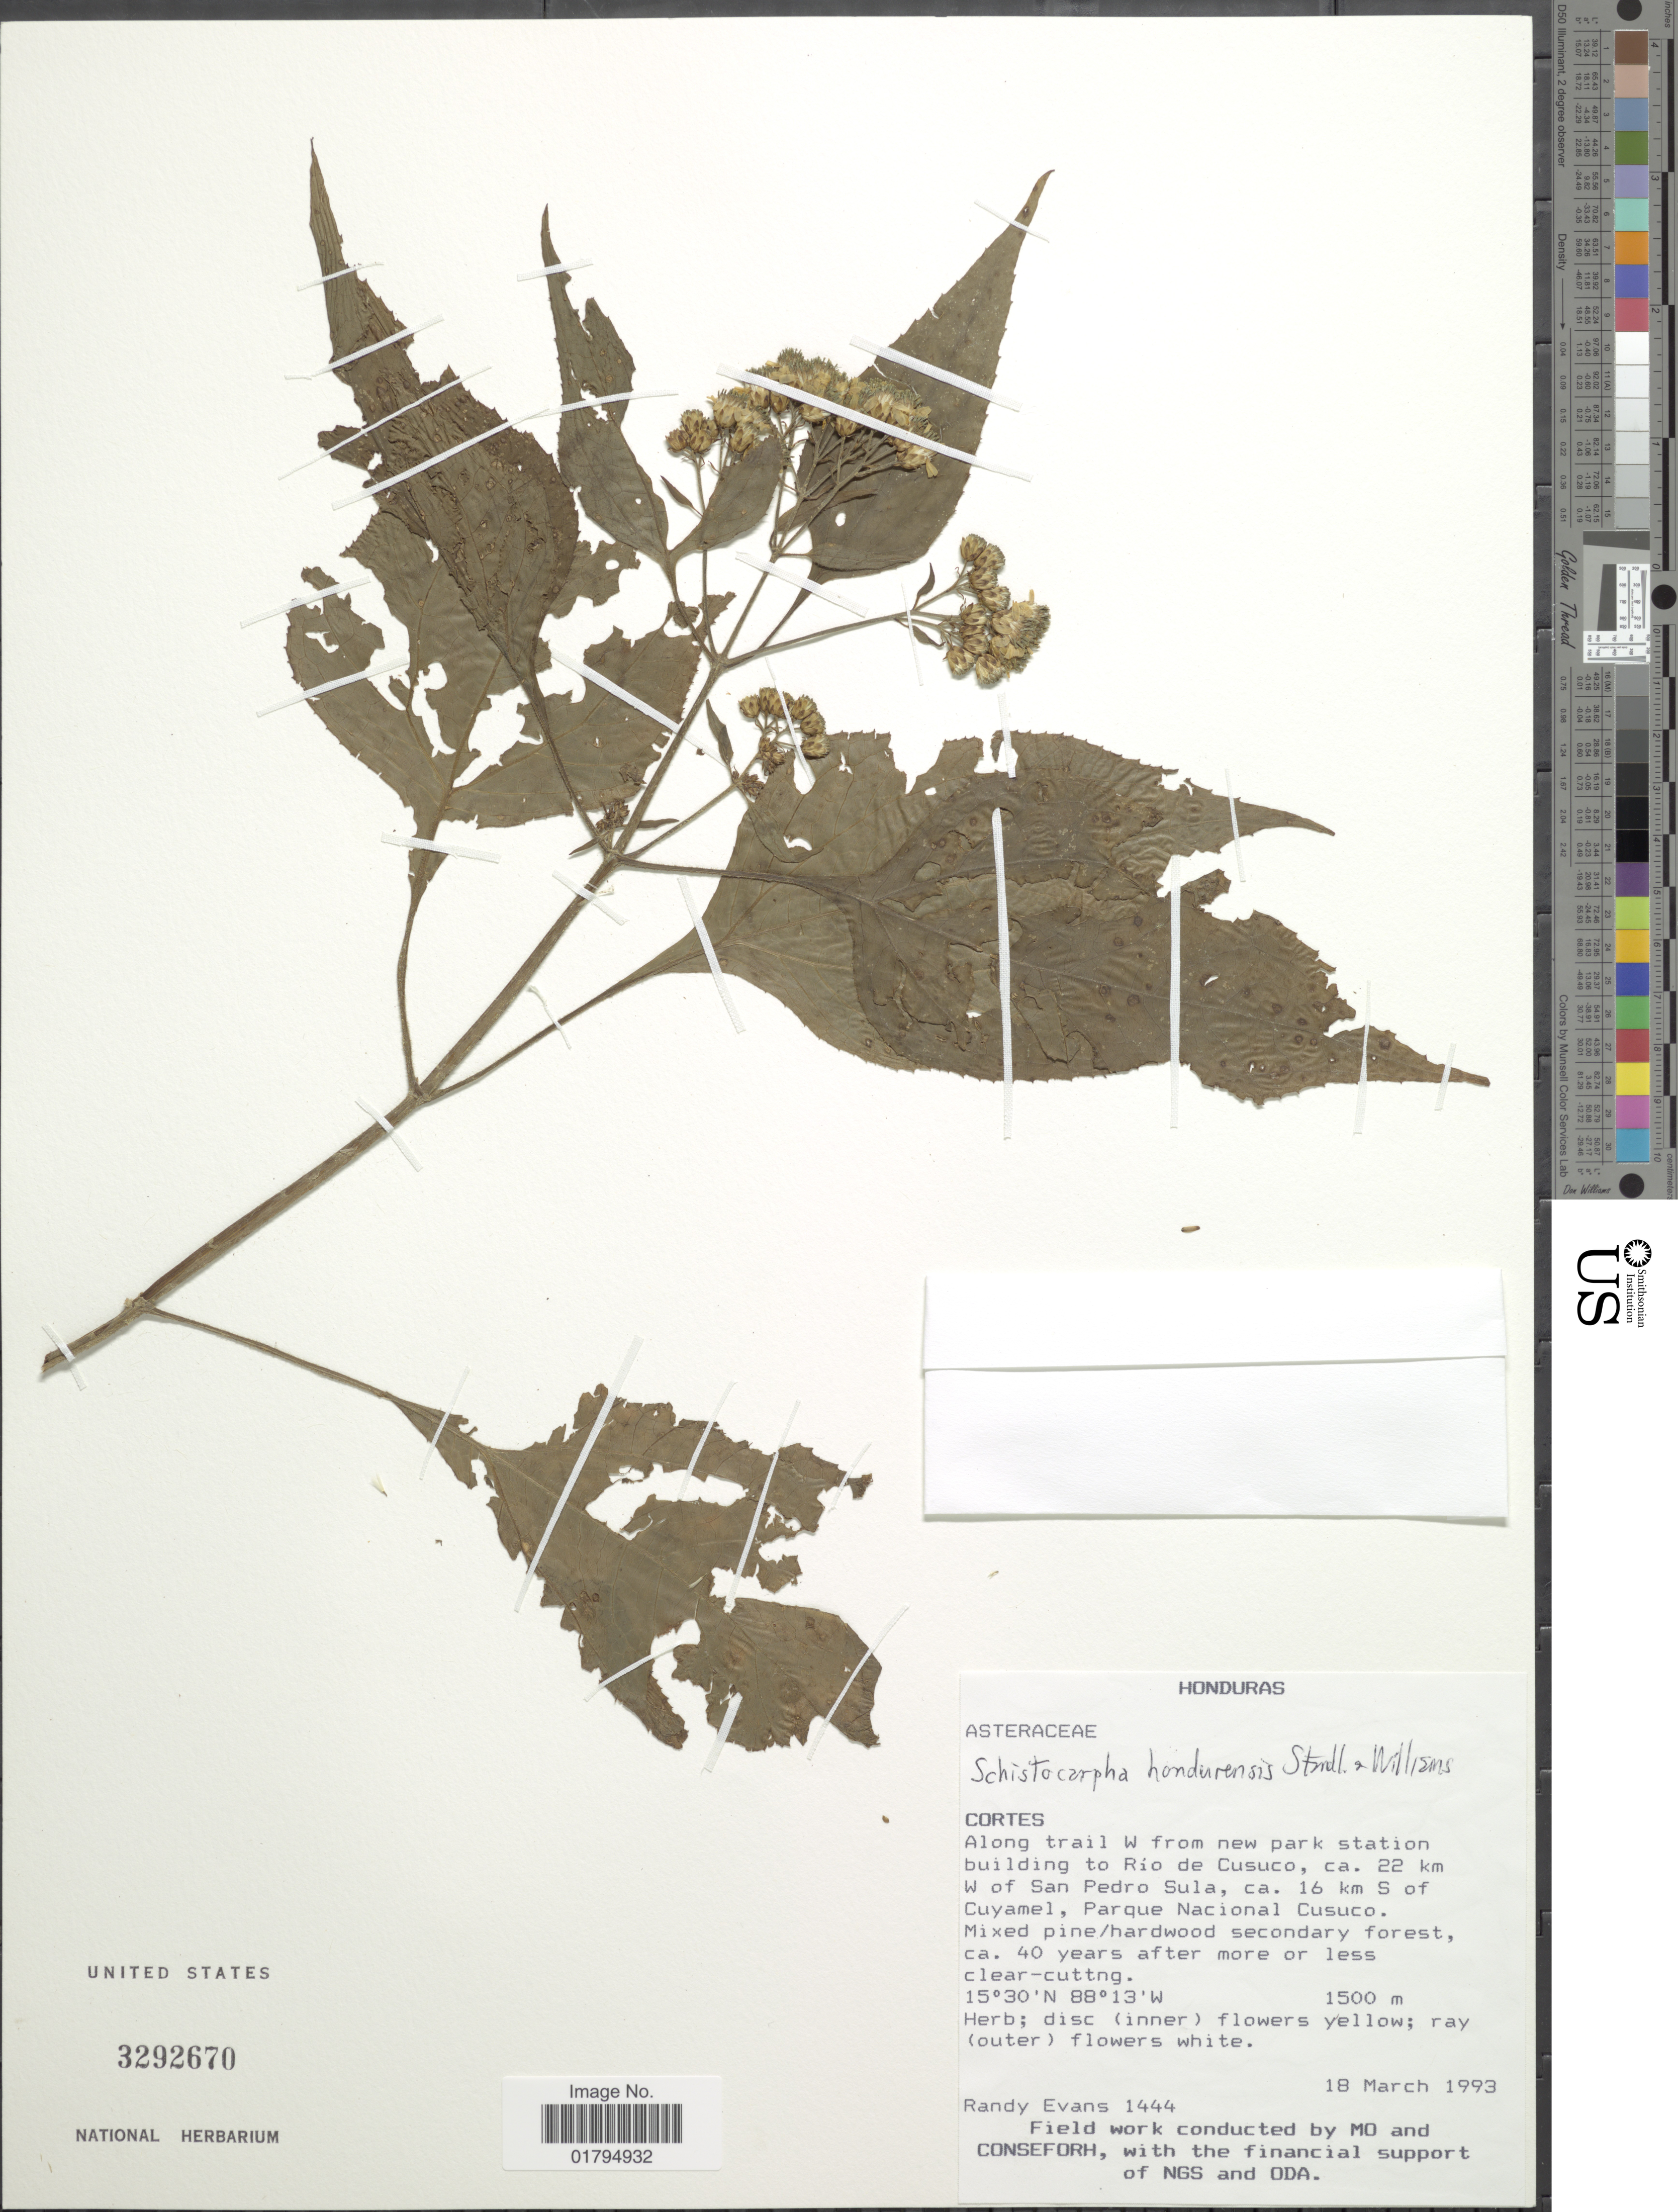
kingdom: Plantae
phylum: Tracheophyta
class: Magnoliopsida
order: Asterales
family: Asteraceae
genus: Schistocarpha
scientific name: Schistocarpha hondurensis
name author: Standl. & L.O. Williams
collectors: R. Evans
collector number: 1444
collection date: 1993-03-18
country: Honduras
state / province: Cortés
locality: Along trail W from new park station building to Rio de Cusuco, ca. 22 km W of San Pedro Sula, ca. 16 km S of Cuyamel, parque Nacional Cusuco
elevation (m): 1500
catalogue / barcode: US 3292670